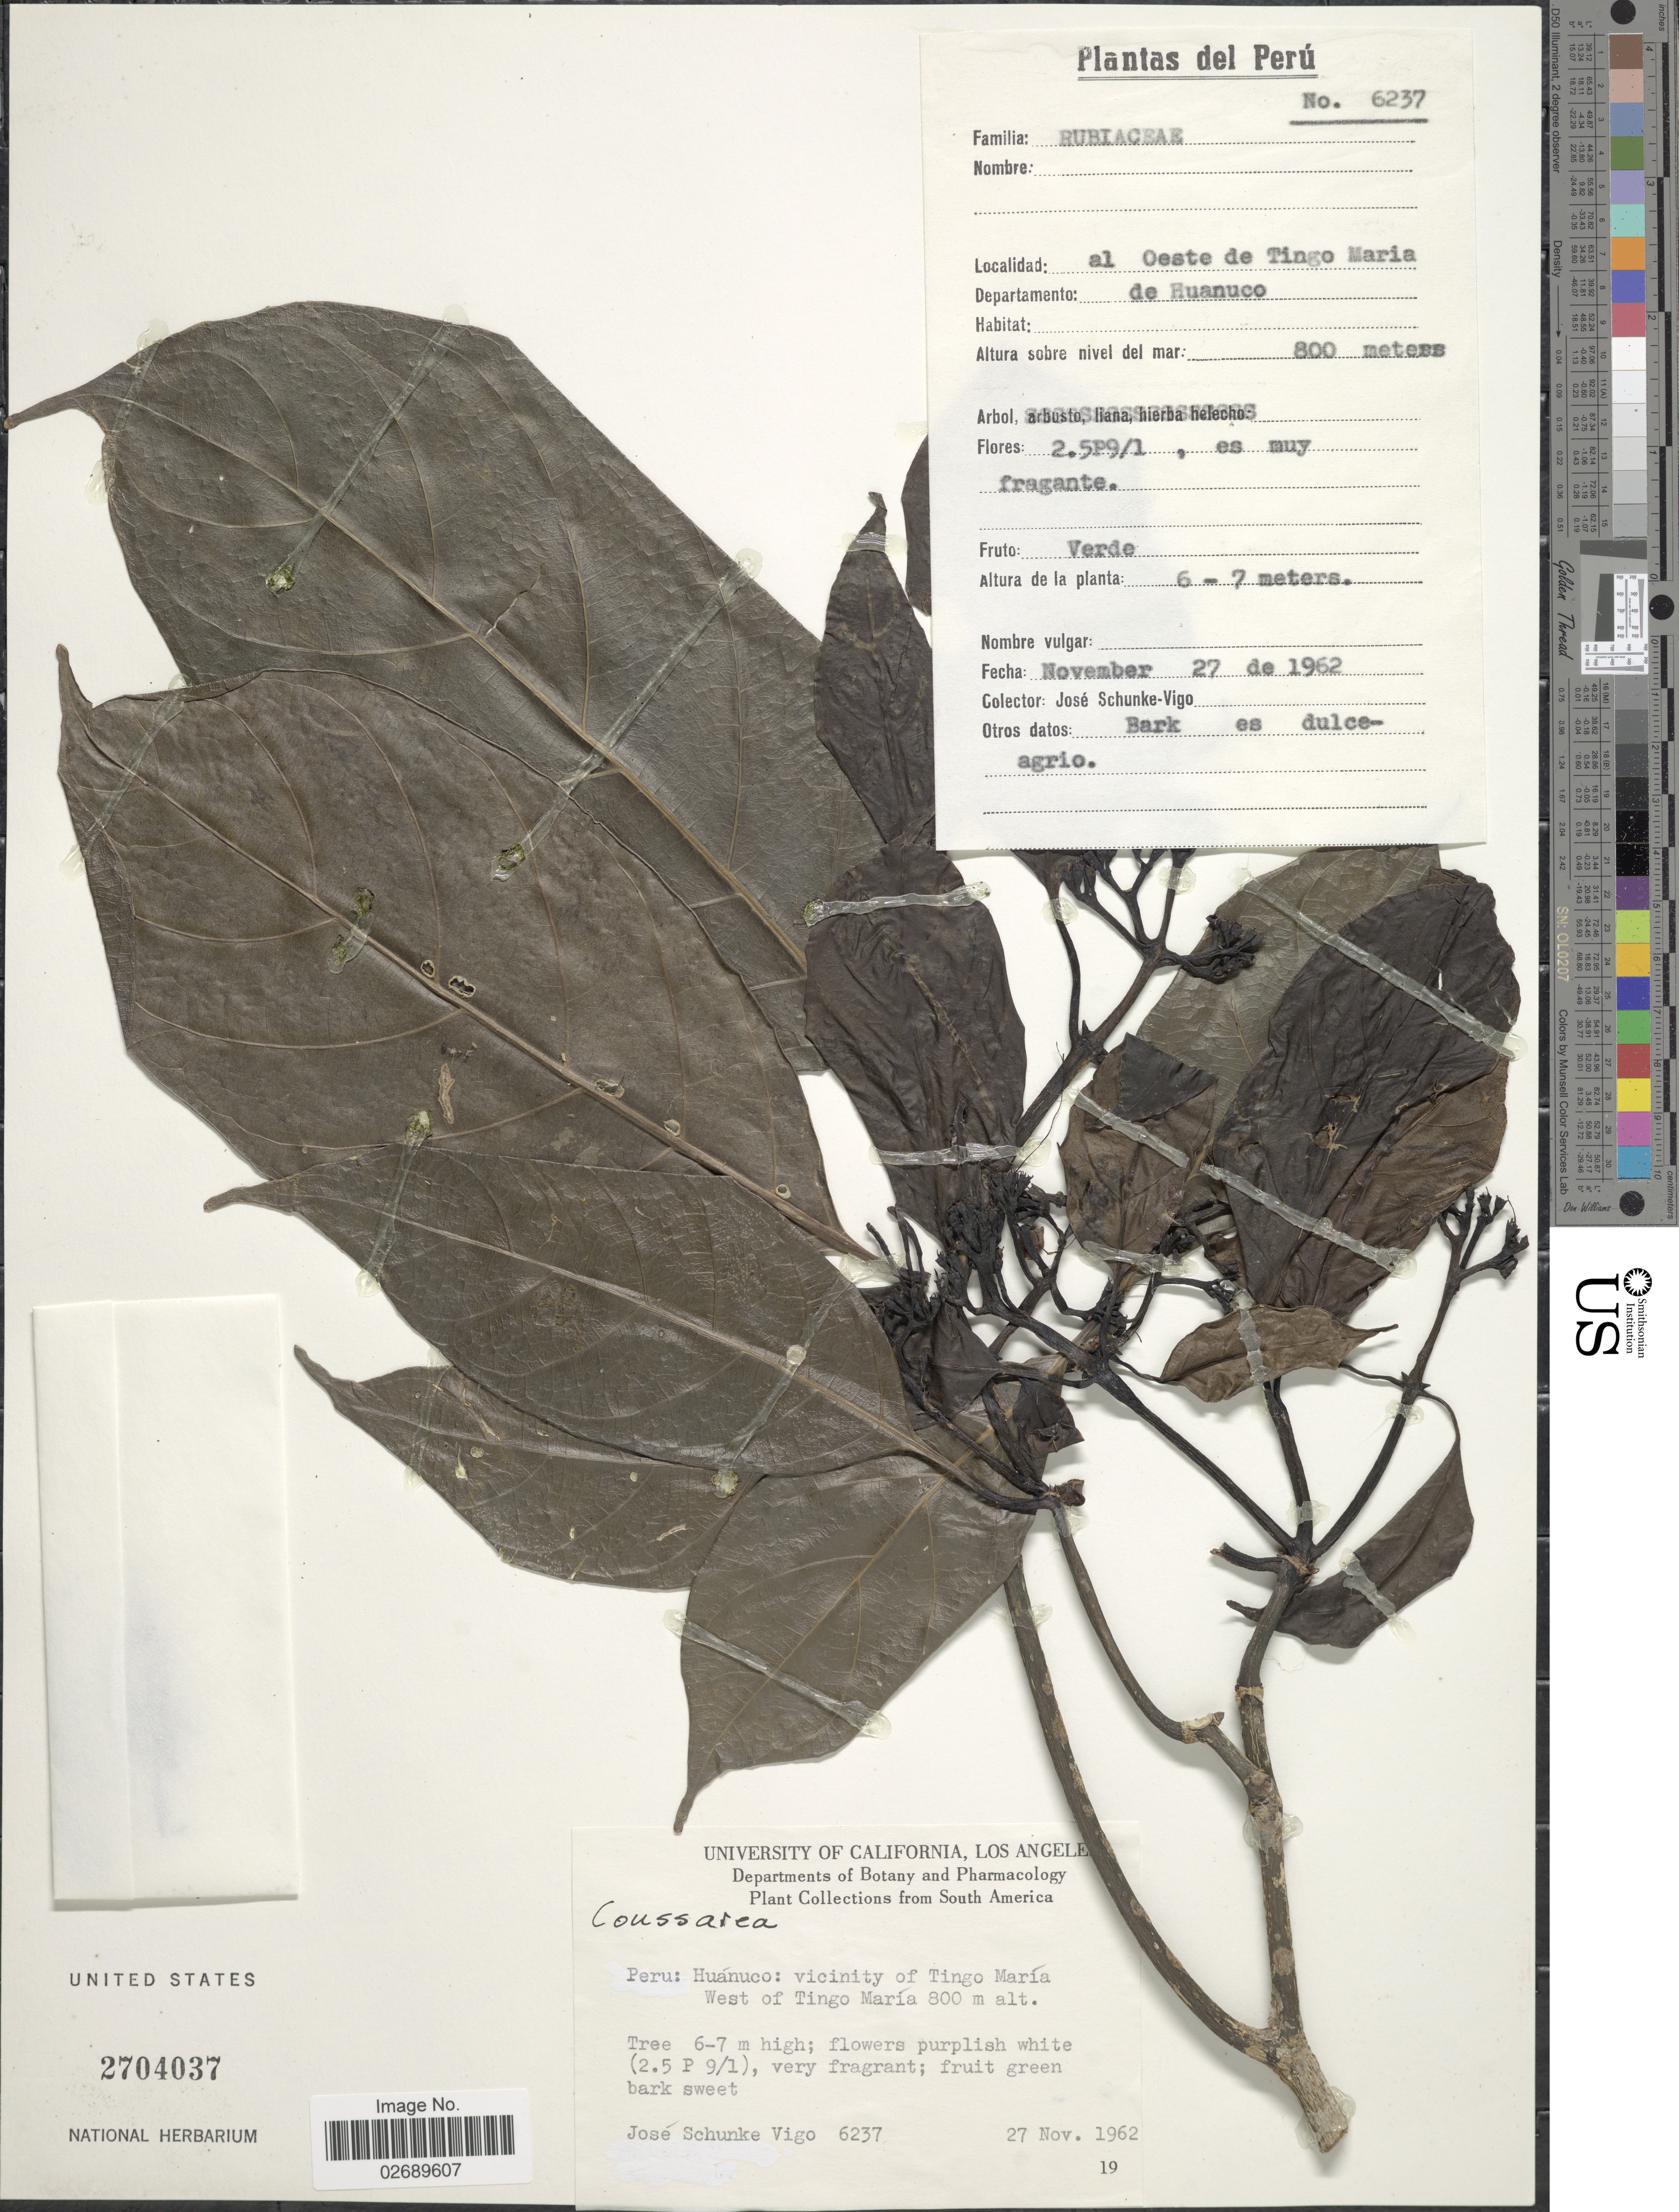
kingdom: Plantae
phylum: Tracheophyta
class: Magnoliopsida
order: Gentianales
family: Rubiaceae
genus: Coussarea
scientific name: Coussarea sp.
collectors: J. Schunke Vigo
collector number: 6237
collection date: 1962-11-27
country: Peru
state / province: Huánuco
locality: Vicinity of Tingo Maria West of Tingo Maria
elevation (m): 800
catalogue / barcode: US 2704037